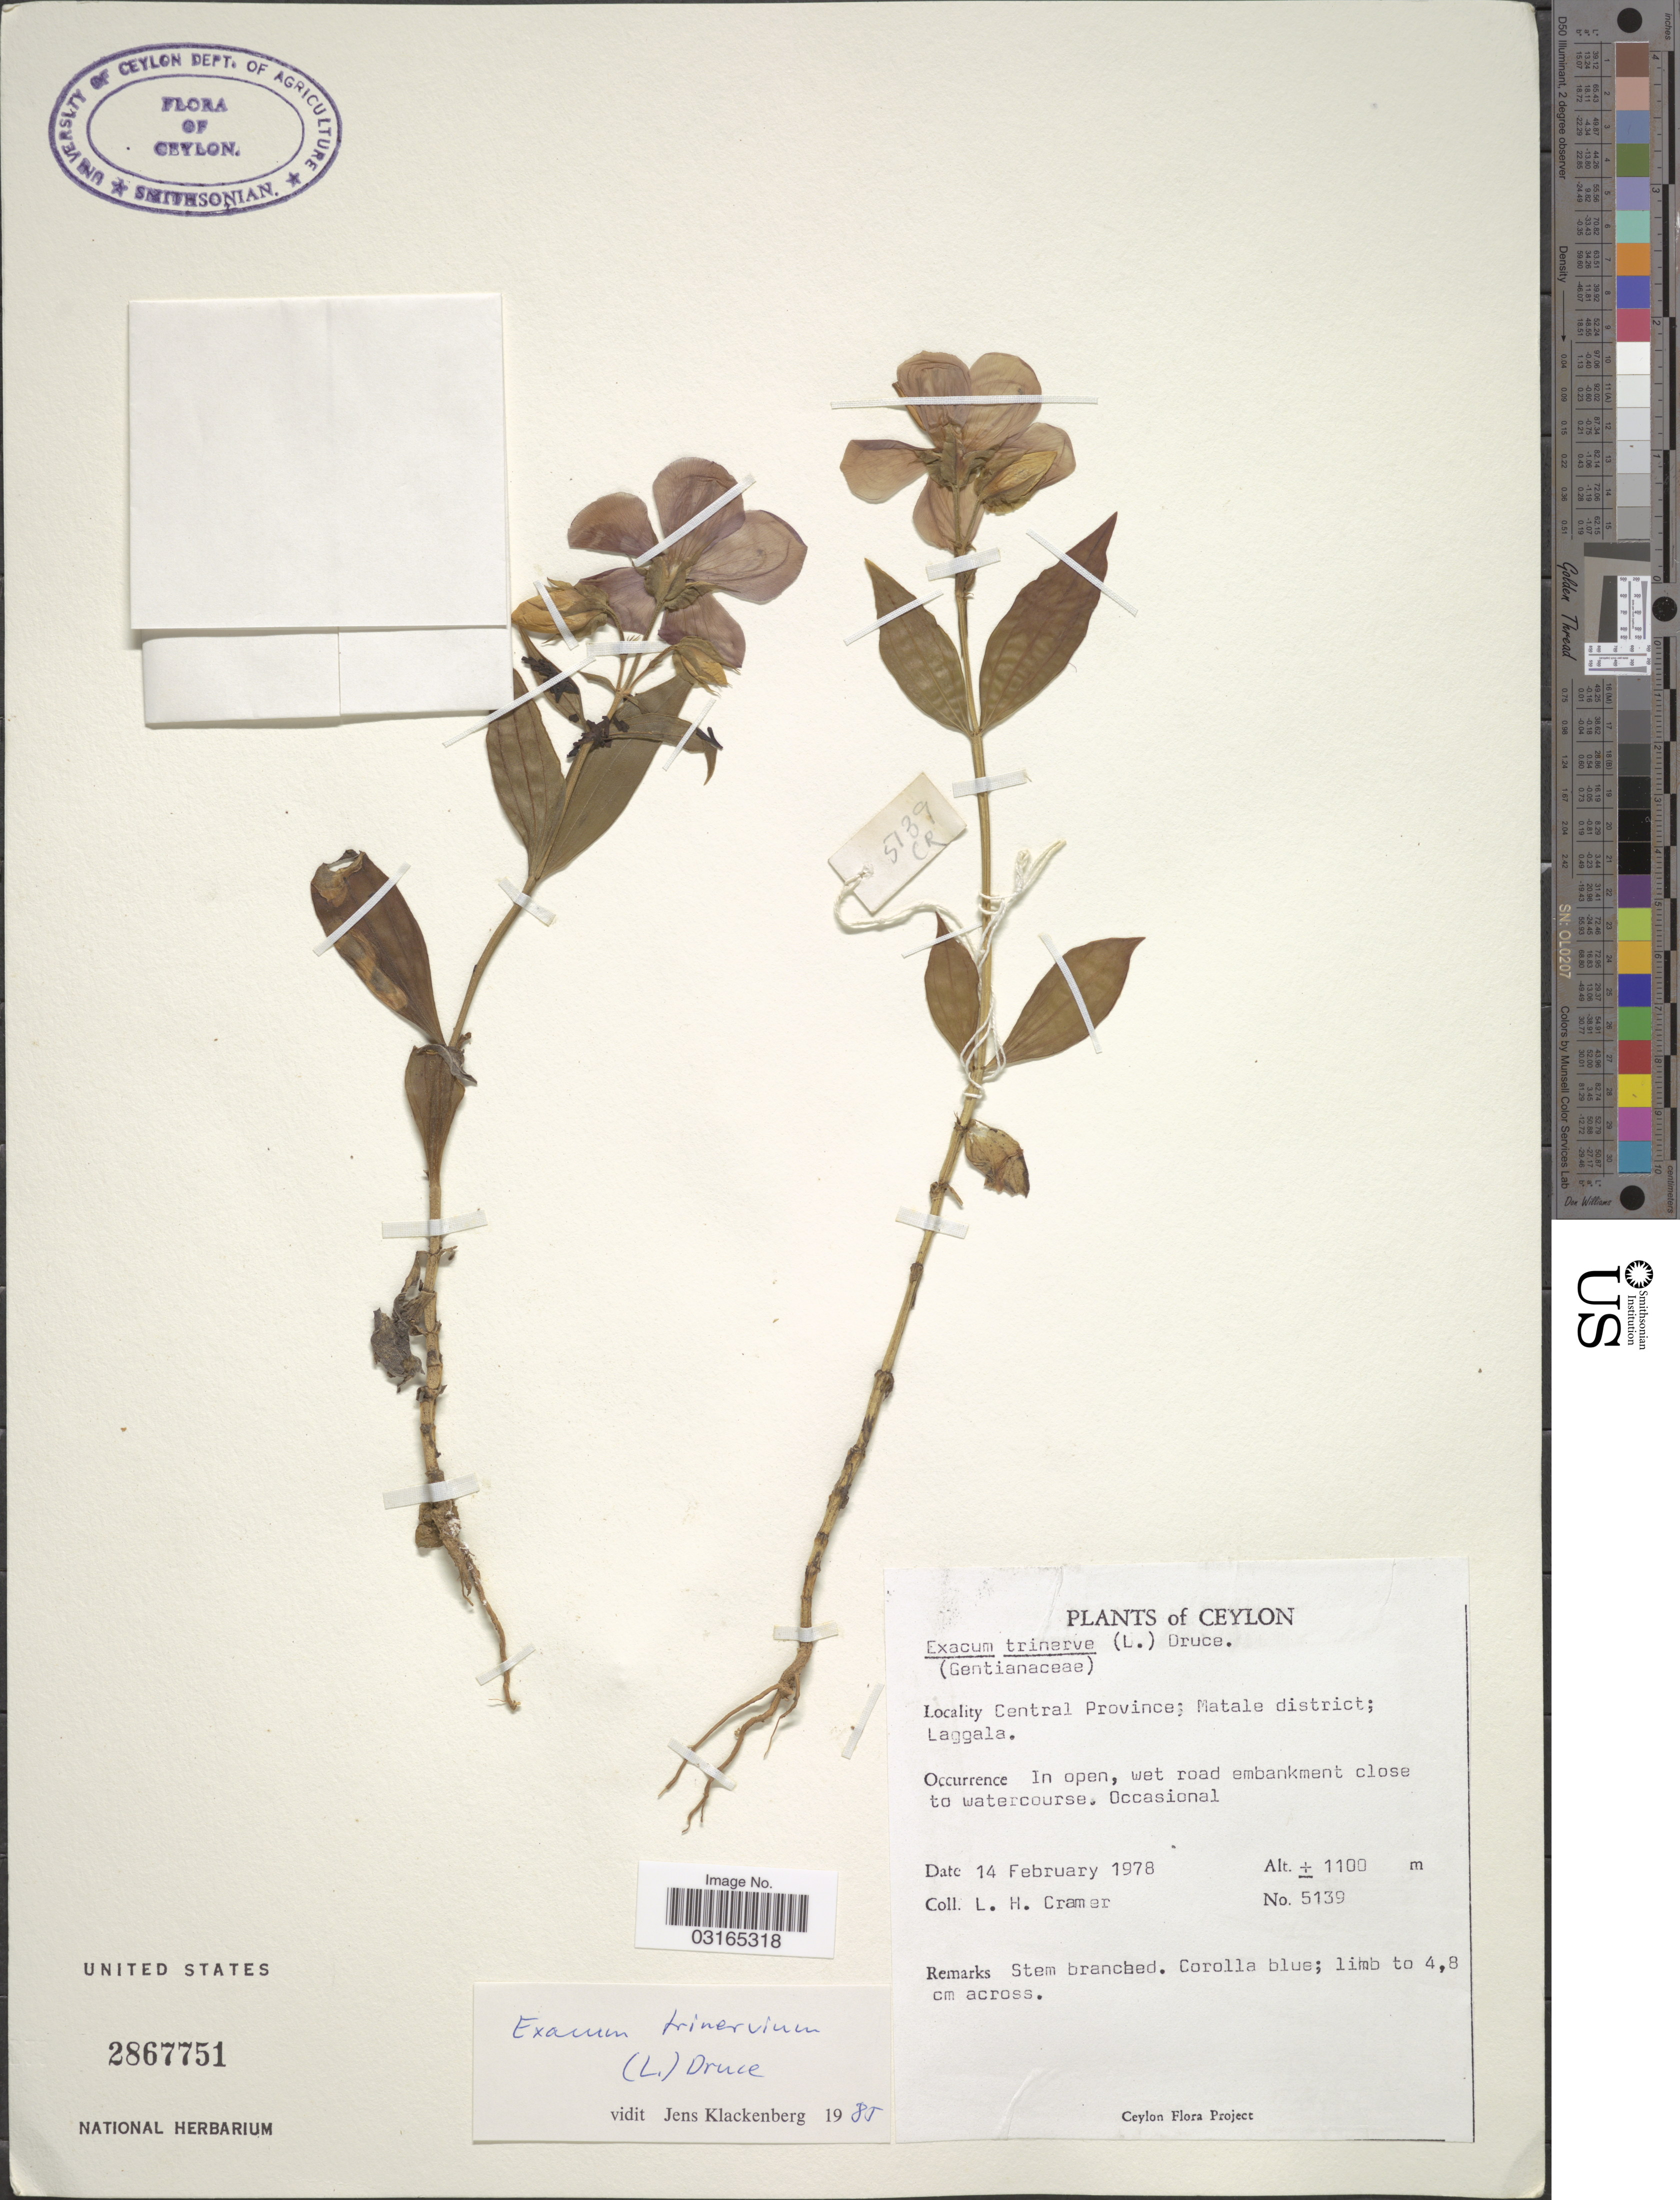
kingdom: Plantae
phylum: Tracheophyta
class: Magnoliopsida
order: Gentianales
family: Gentianaceae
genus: Exacum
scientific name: Exacum trinervium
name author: (L.) Druce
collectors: L. H. Cramer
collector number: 5139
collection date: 1978-02-14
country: Sri Lanka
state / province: Central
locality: Ceylon. Matale district; Laggala.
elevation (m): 1100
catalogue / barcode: US 2867751